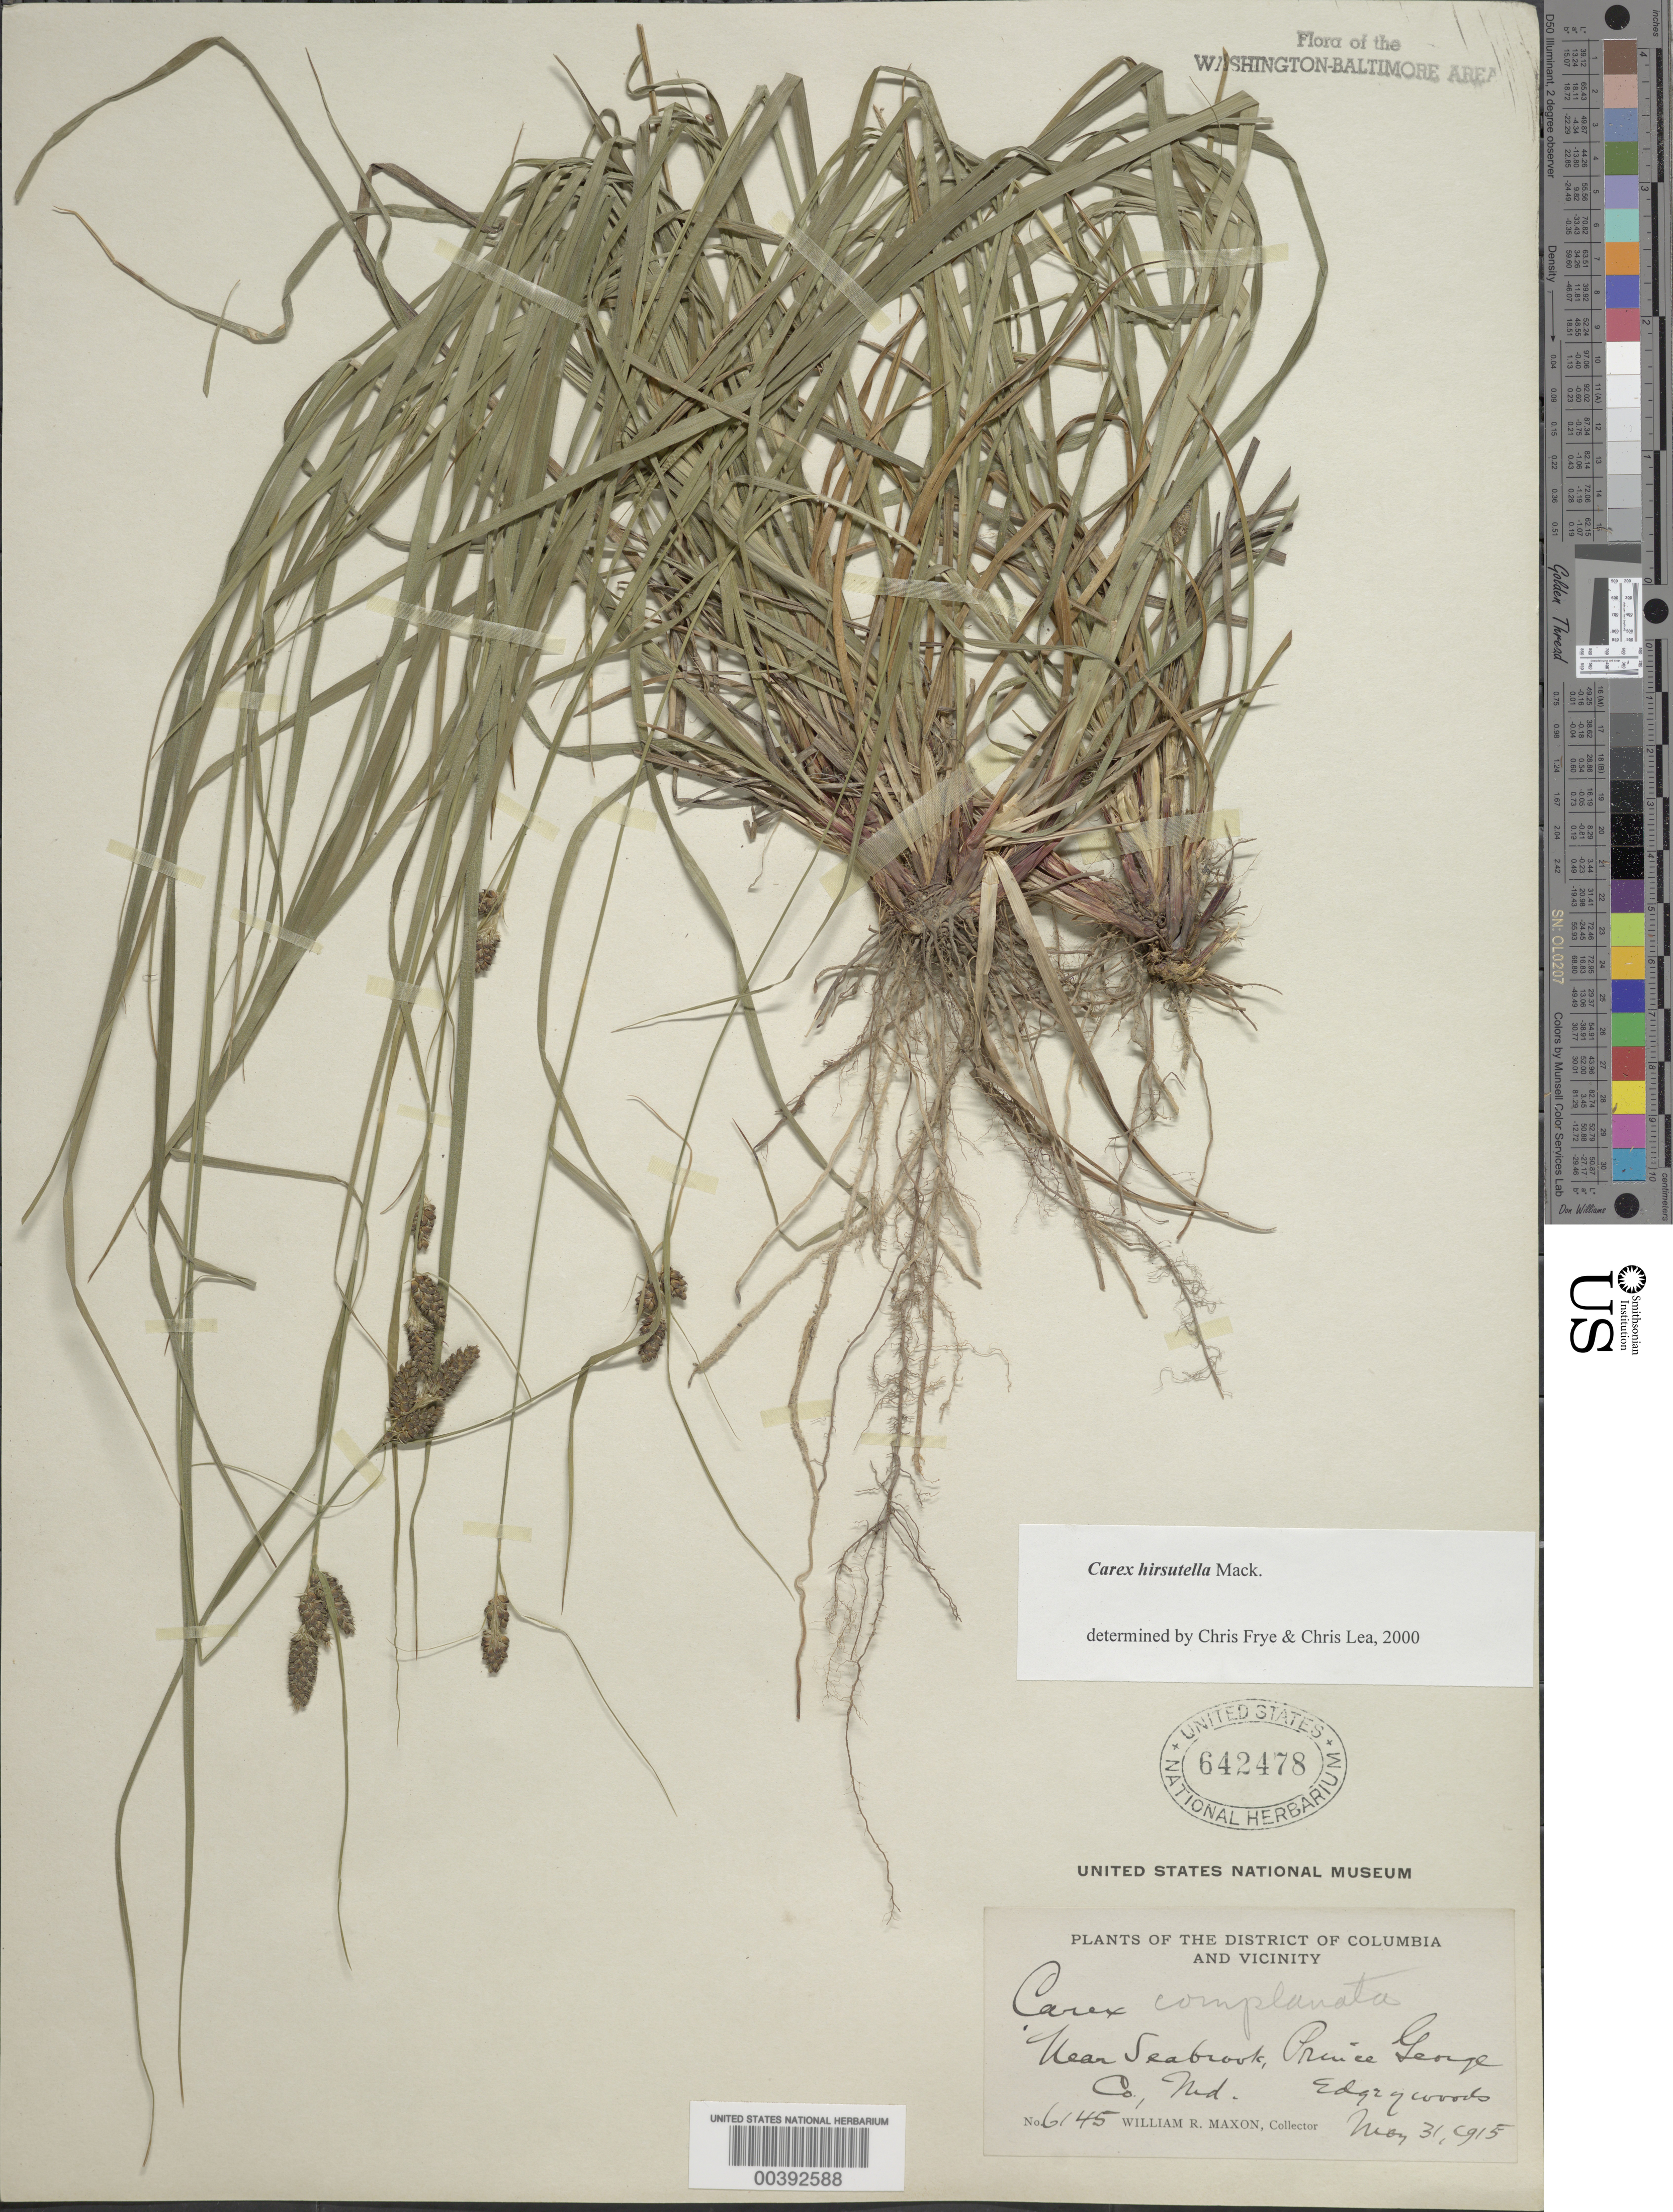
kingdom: Plantae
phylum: Tracheophyta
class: Liliopsida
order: Poales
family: Cyperaceae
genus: Carex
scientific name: Carex hirsutella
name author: Mack.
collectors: W. R. Maxon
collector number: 6145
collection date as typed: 31 May 1915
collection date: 1915-05-31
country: United States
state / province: Maryland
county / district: Prince George's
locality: Seabrook vicinity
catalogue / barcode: US 642478